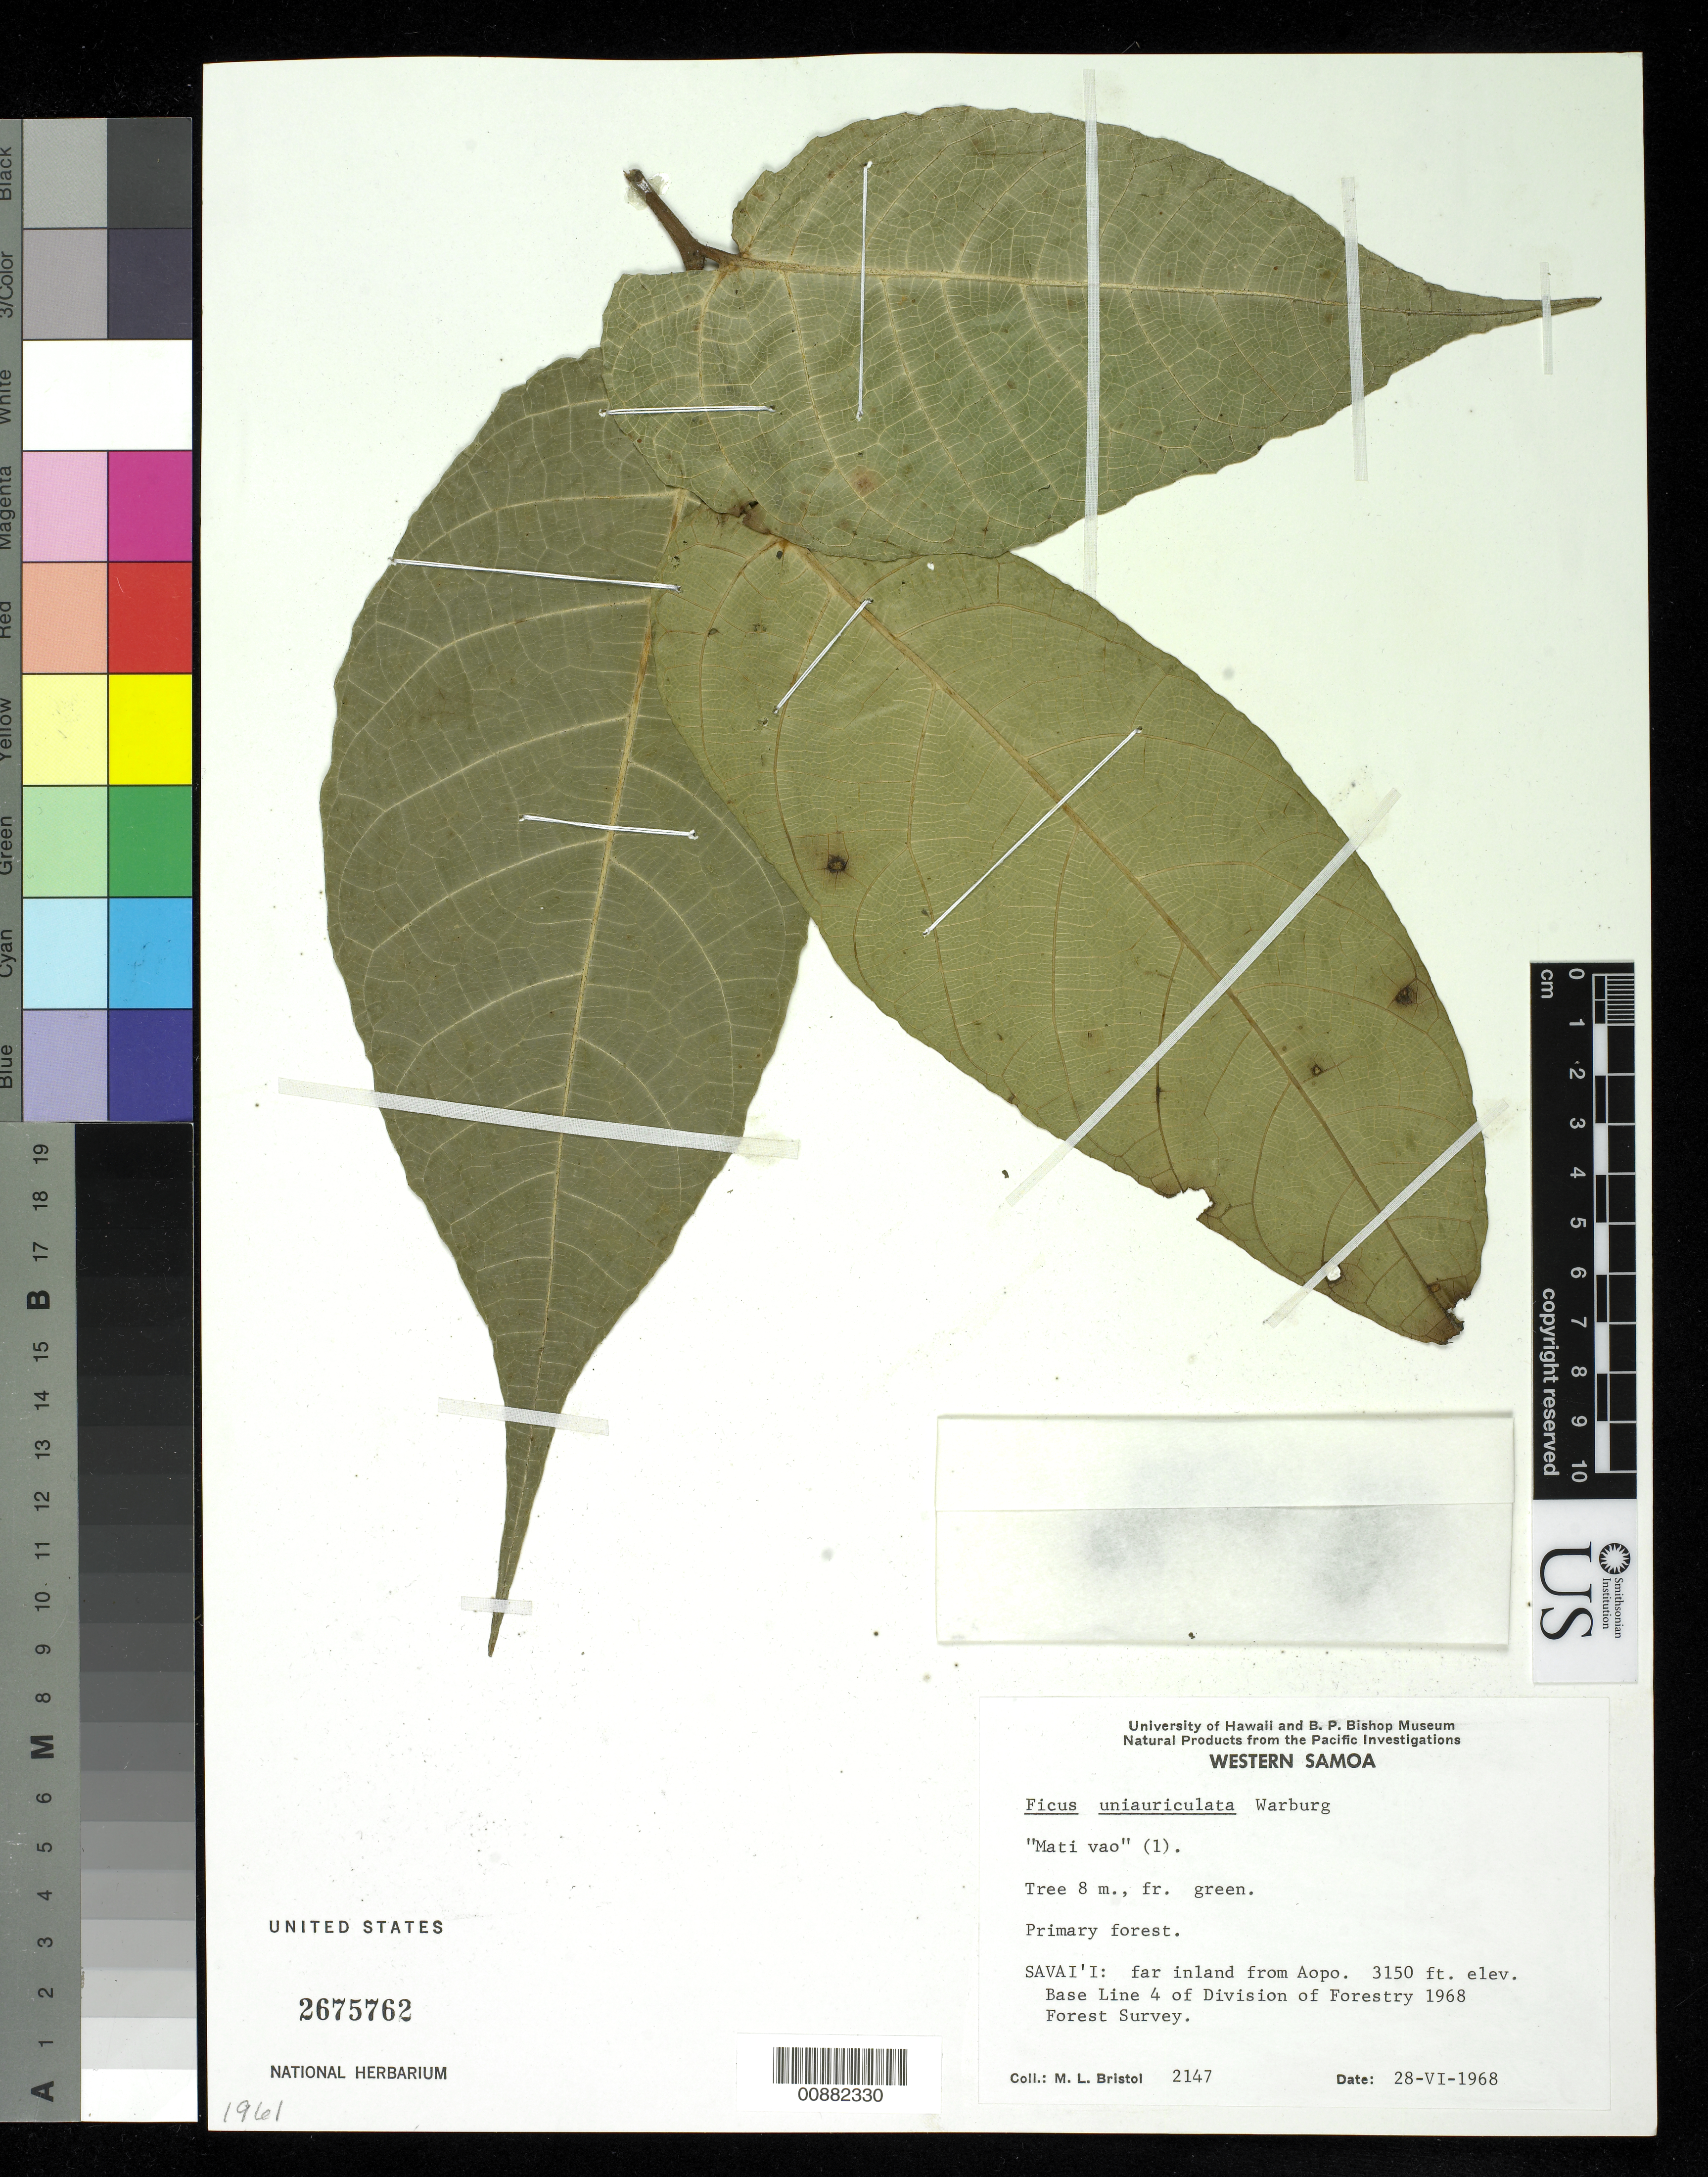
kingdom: Plantae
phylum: Tracheophyta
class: Magnoliopsida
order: Rosales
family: Moraceae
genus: Ficus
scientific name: Ficus uniauriculata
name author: Warb.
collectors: M. L. Bristol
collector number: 2147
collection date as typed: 28 Apr 1968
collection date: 1968-04-28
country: Samoa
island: Savai'i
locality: Savai'i. Far inland from Aopo. Base line 4 of division of Forestry 1968 Forest survey.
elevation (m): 960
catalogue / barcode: US 2675762